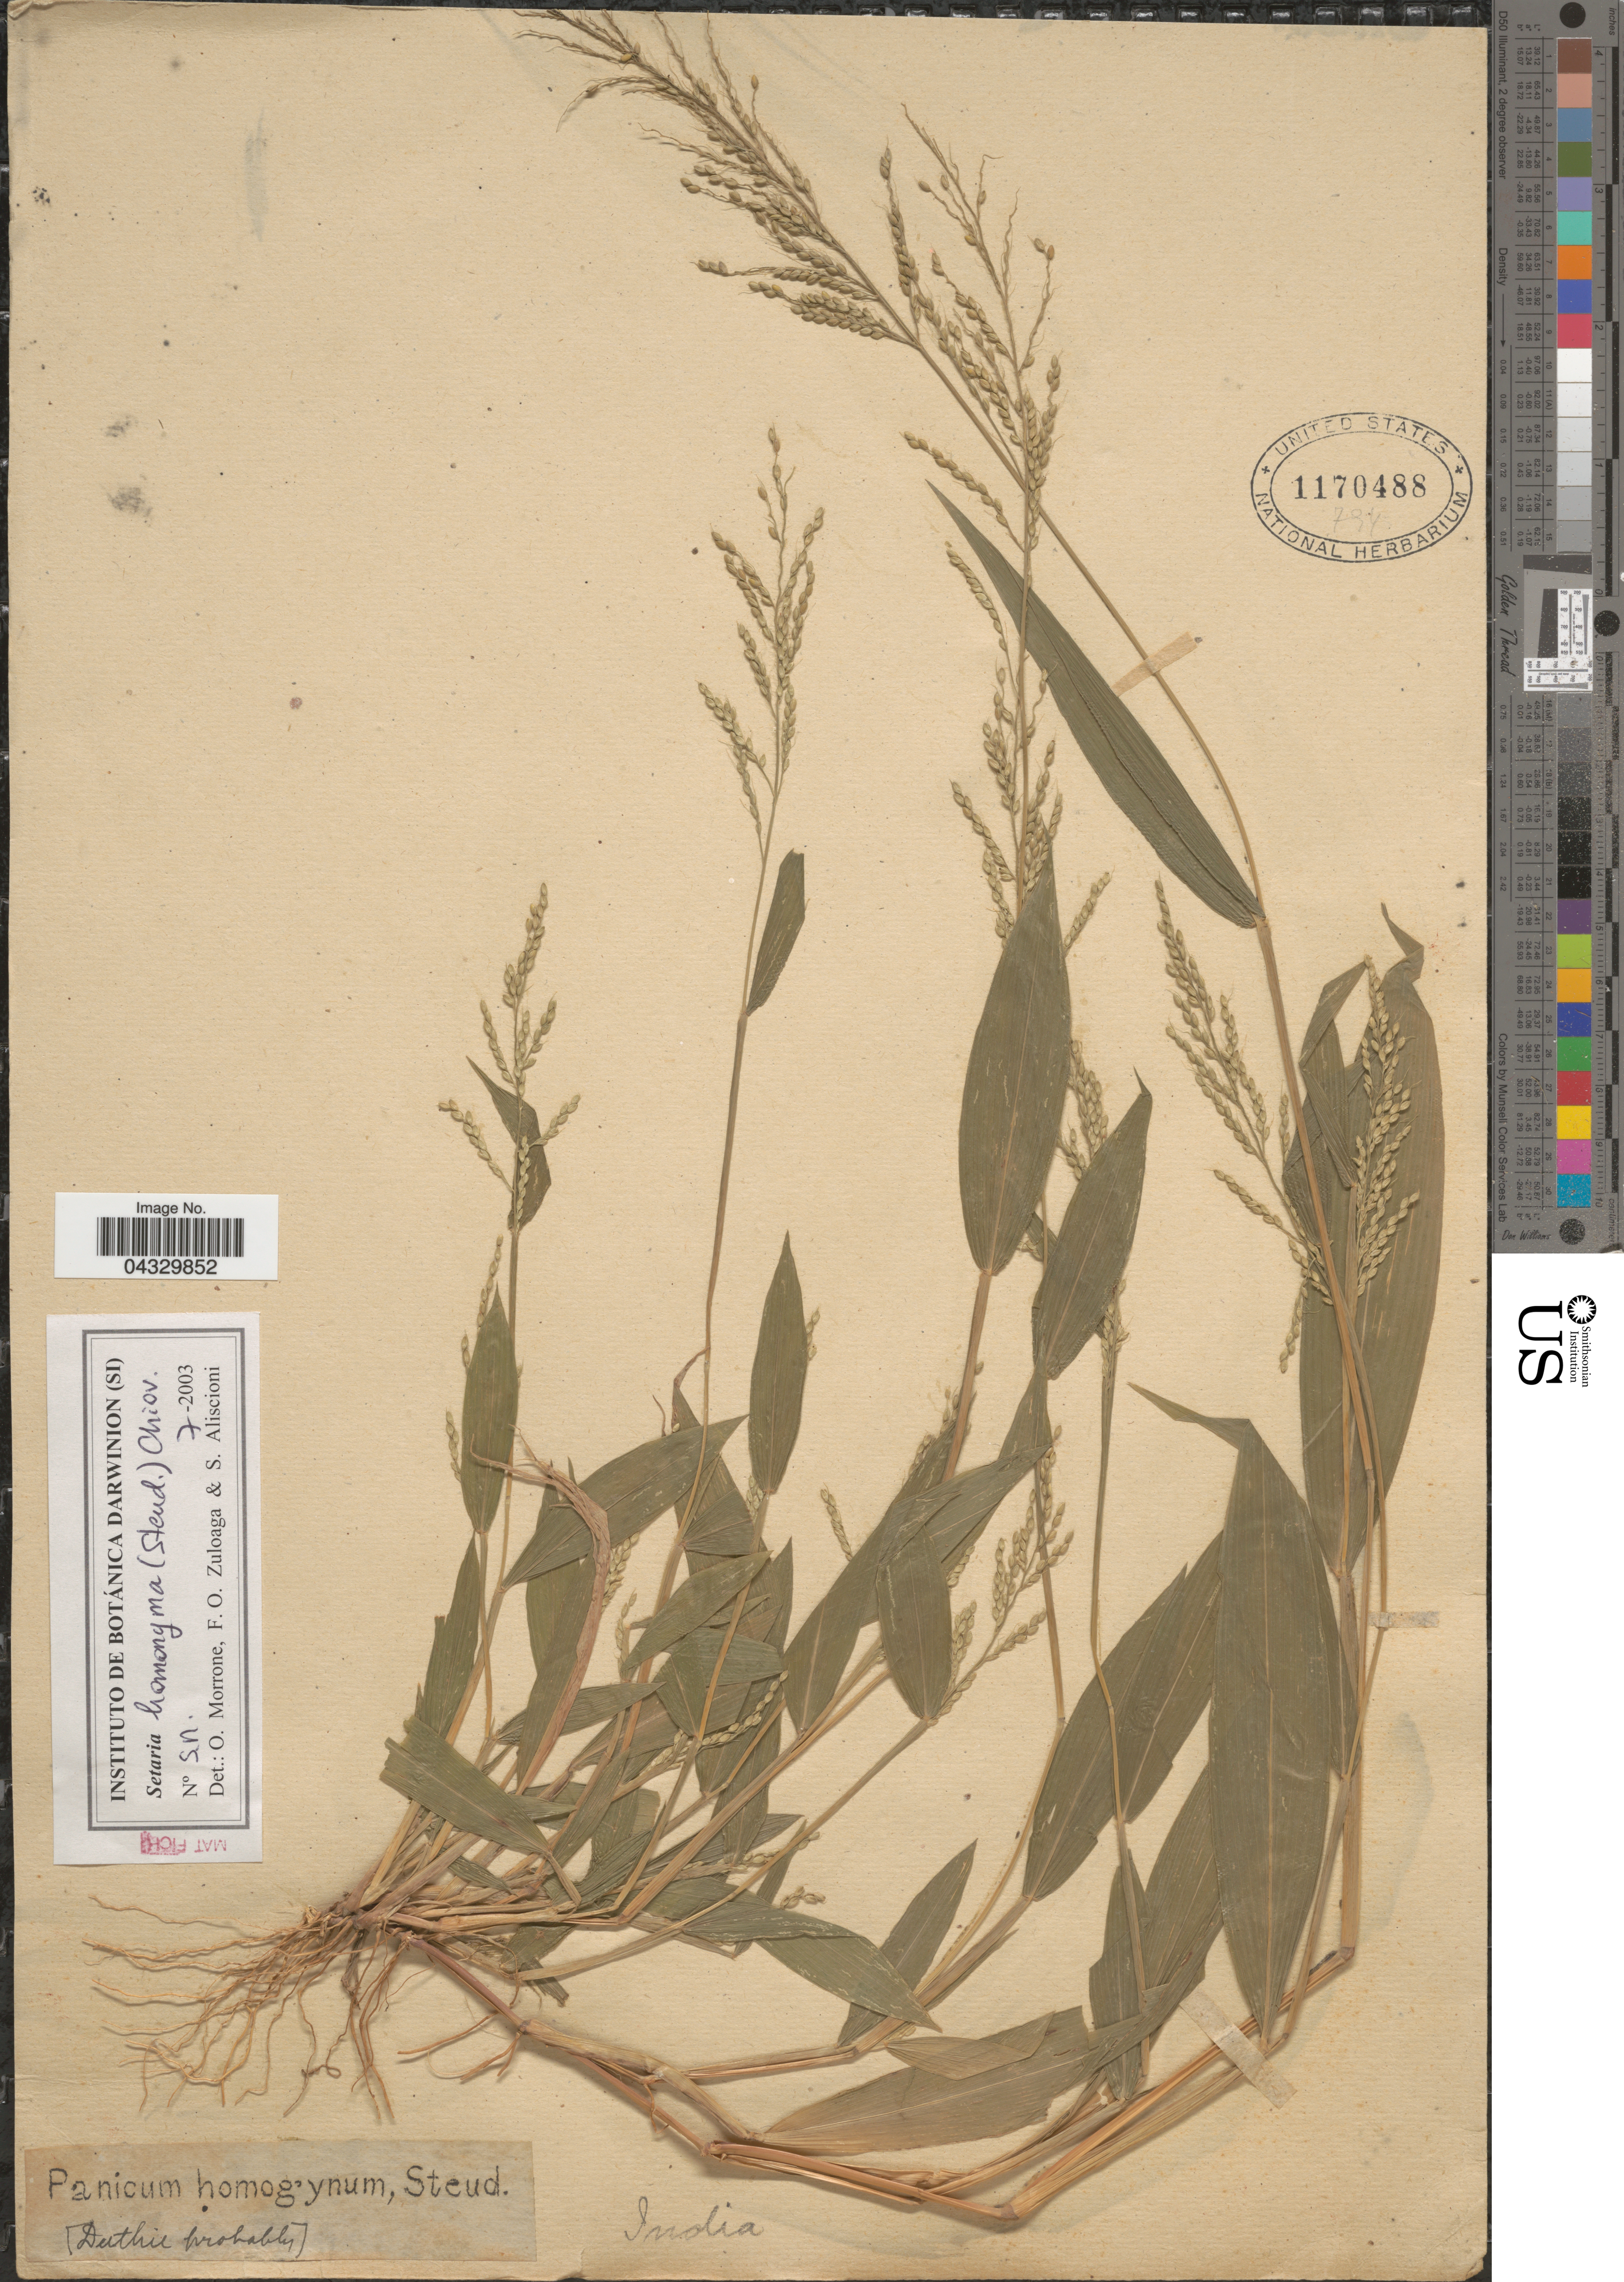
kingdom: Plantae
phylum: Tracheophyta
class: Liliopsida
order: Poales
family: Poaceae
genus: Setaria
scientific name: Setaria homonyma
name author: (Steud.) Chiov.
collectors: Duthie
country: India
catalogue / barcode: US 1170488